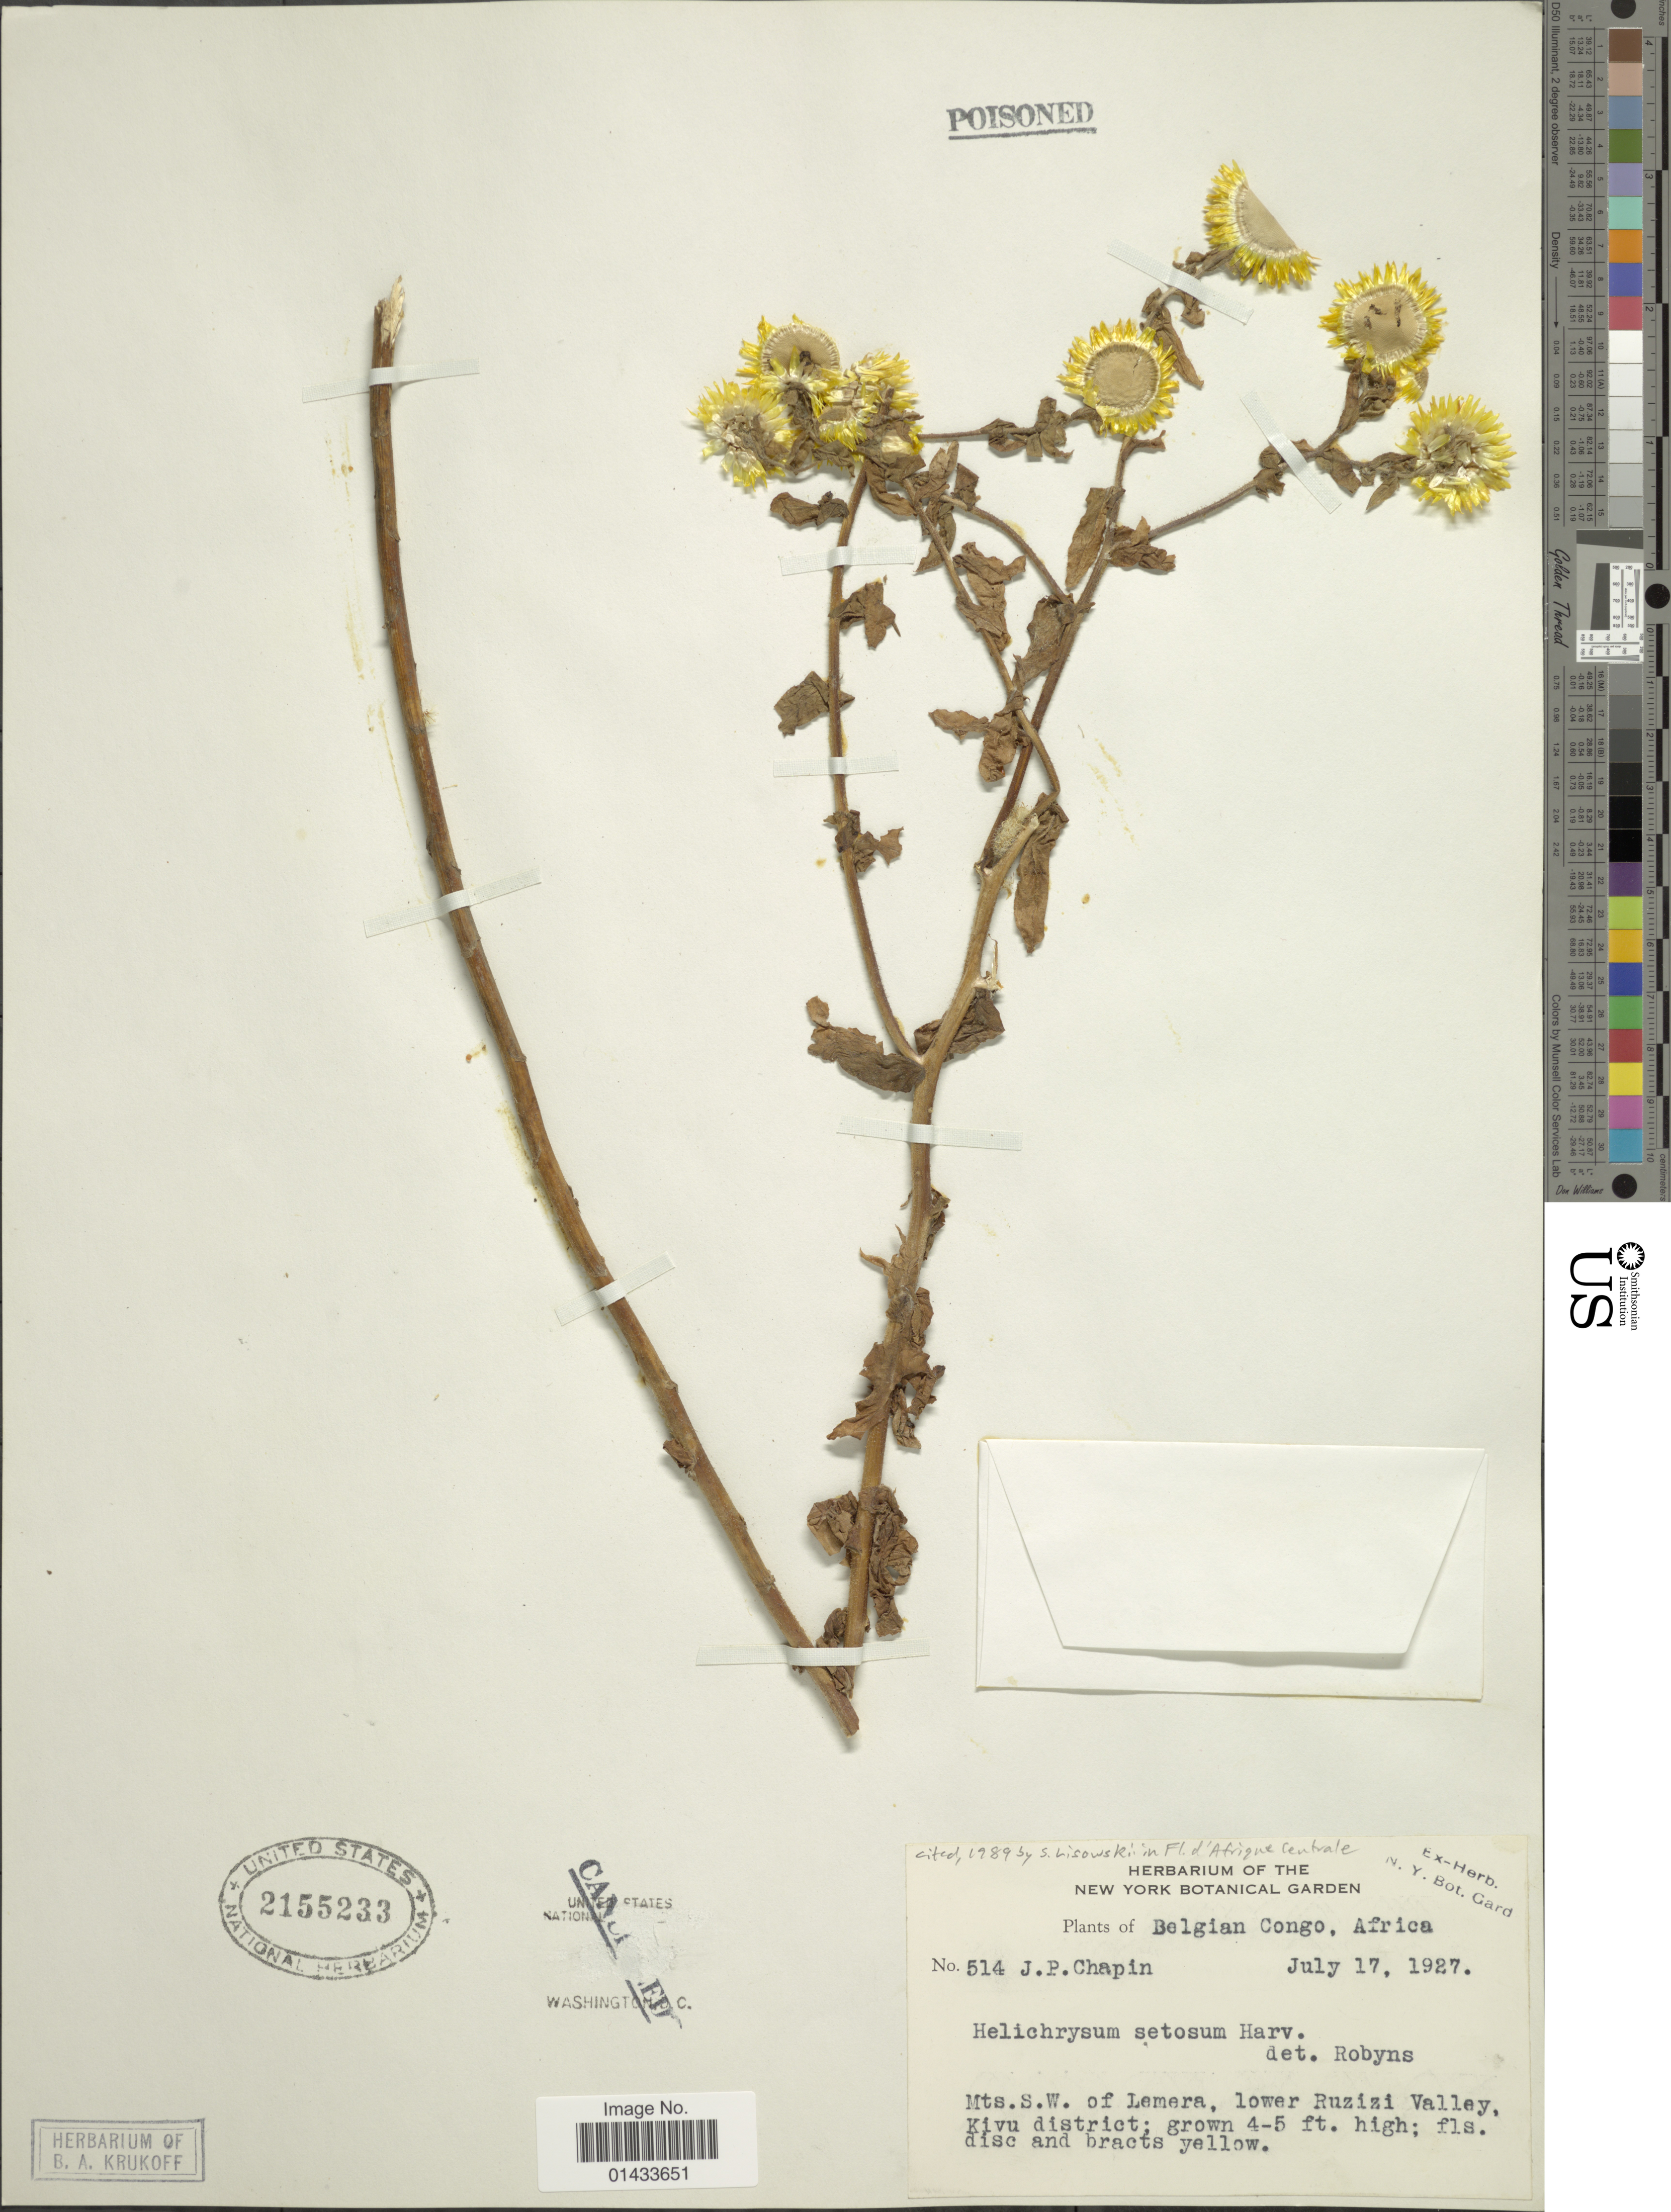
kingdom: Plantae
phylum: Tracheophyta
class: Magnoliopsida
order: Asterales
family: Asteraceae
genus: Helichrysum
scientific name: Helichrysum setosum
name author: Harv.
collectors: J. Chapin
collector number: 514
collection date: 1927-07-17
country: Congo, Democratic Republic of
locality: Belgian Congo, Africa, Mts. S. W. of Lemera, lower Ruzizi Valley Kivu district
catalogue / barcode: US 2155233